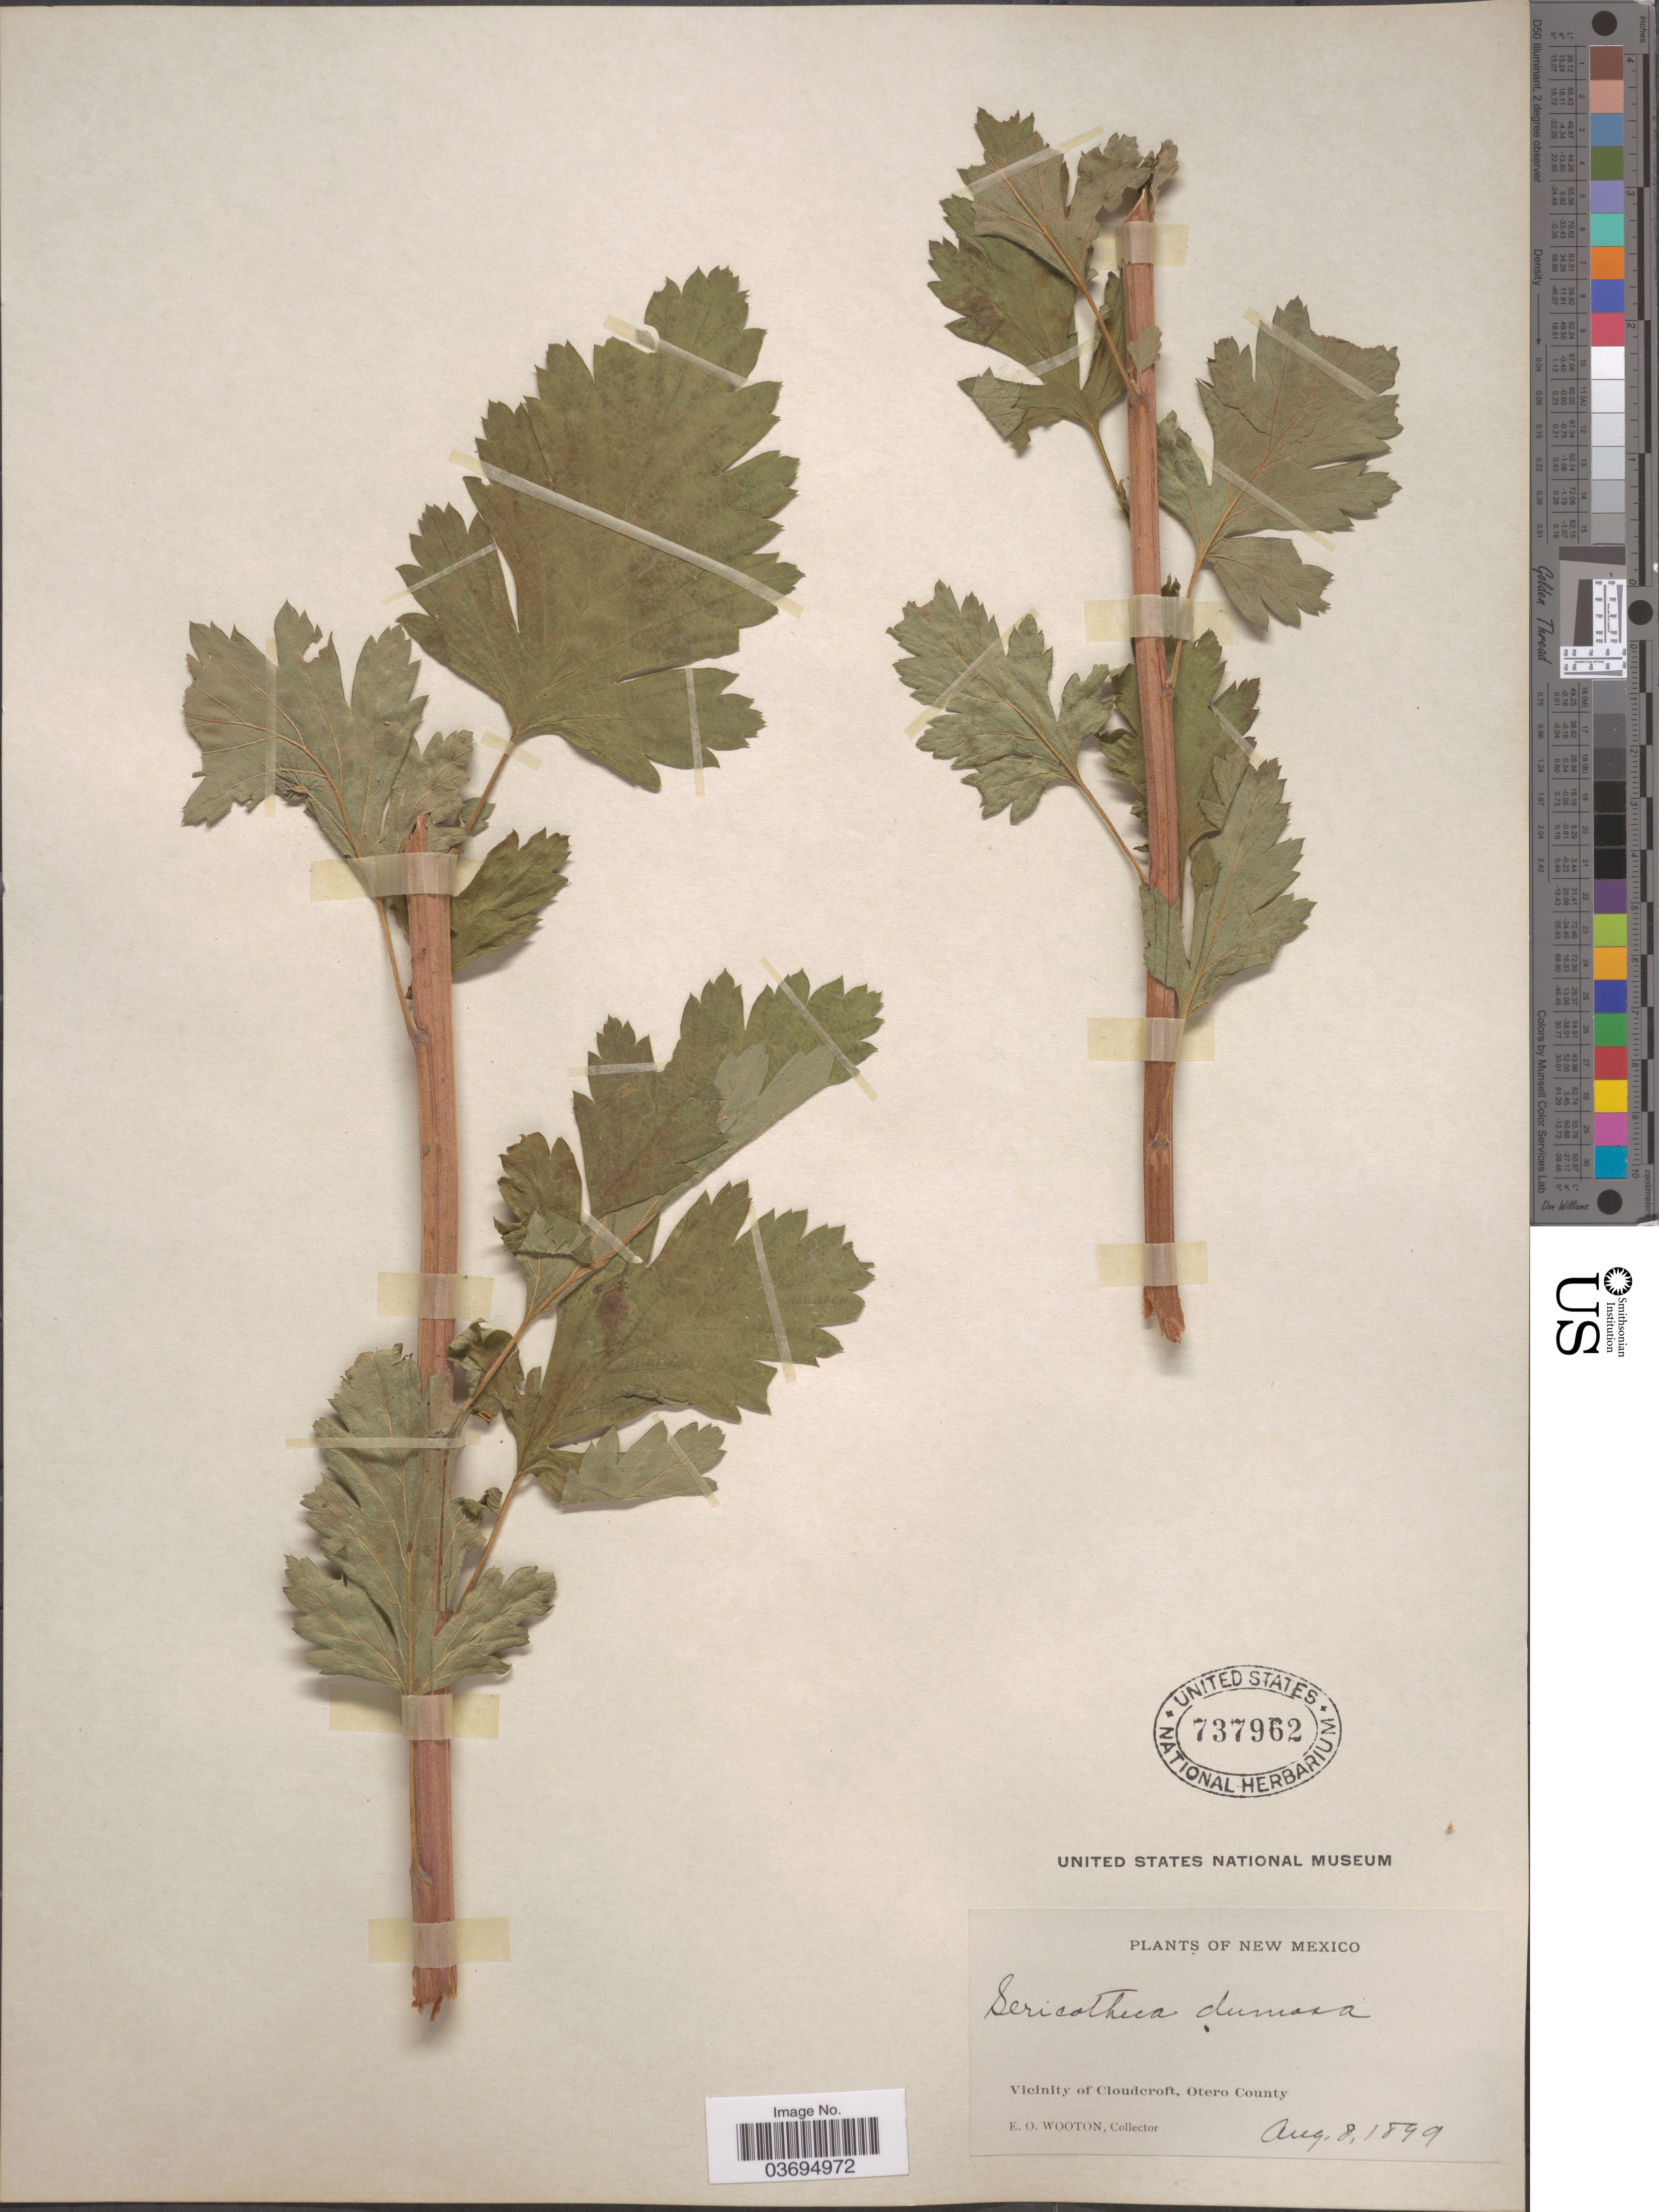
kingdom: Plantae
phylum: Tracheophyta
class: Magnoliopsida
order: Rosales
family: Rosaceae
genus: Holodiscus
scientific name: Holodiscus discolor var. discolor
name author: (Pursh) Maxim.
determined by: Lis, R.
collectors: E. O. Wooton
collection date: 1849-08-08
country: United States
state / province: New Mexico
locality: Vicinity of Cloudcroft, Otero County.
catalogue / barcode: US 737962